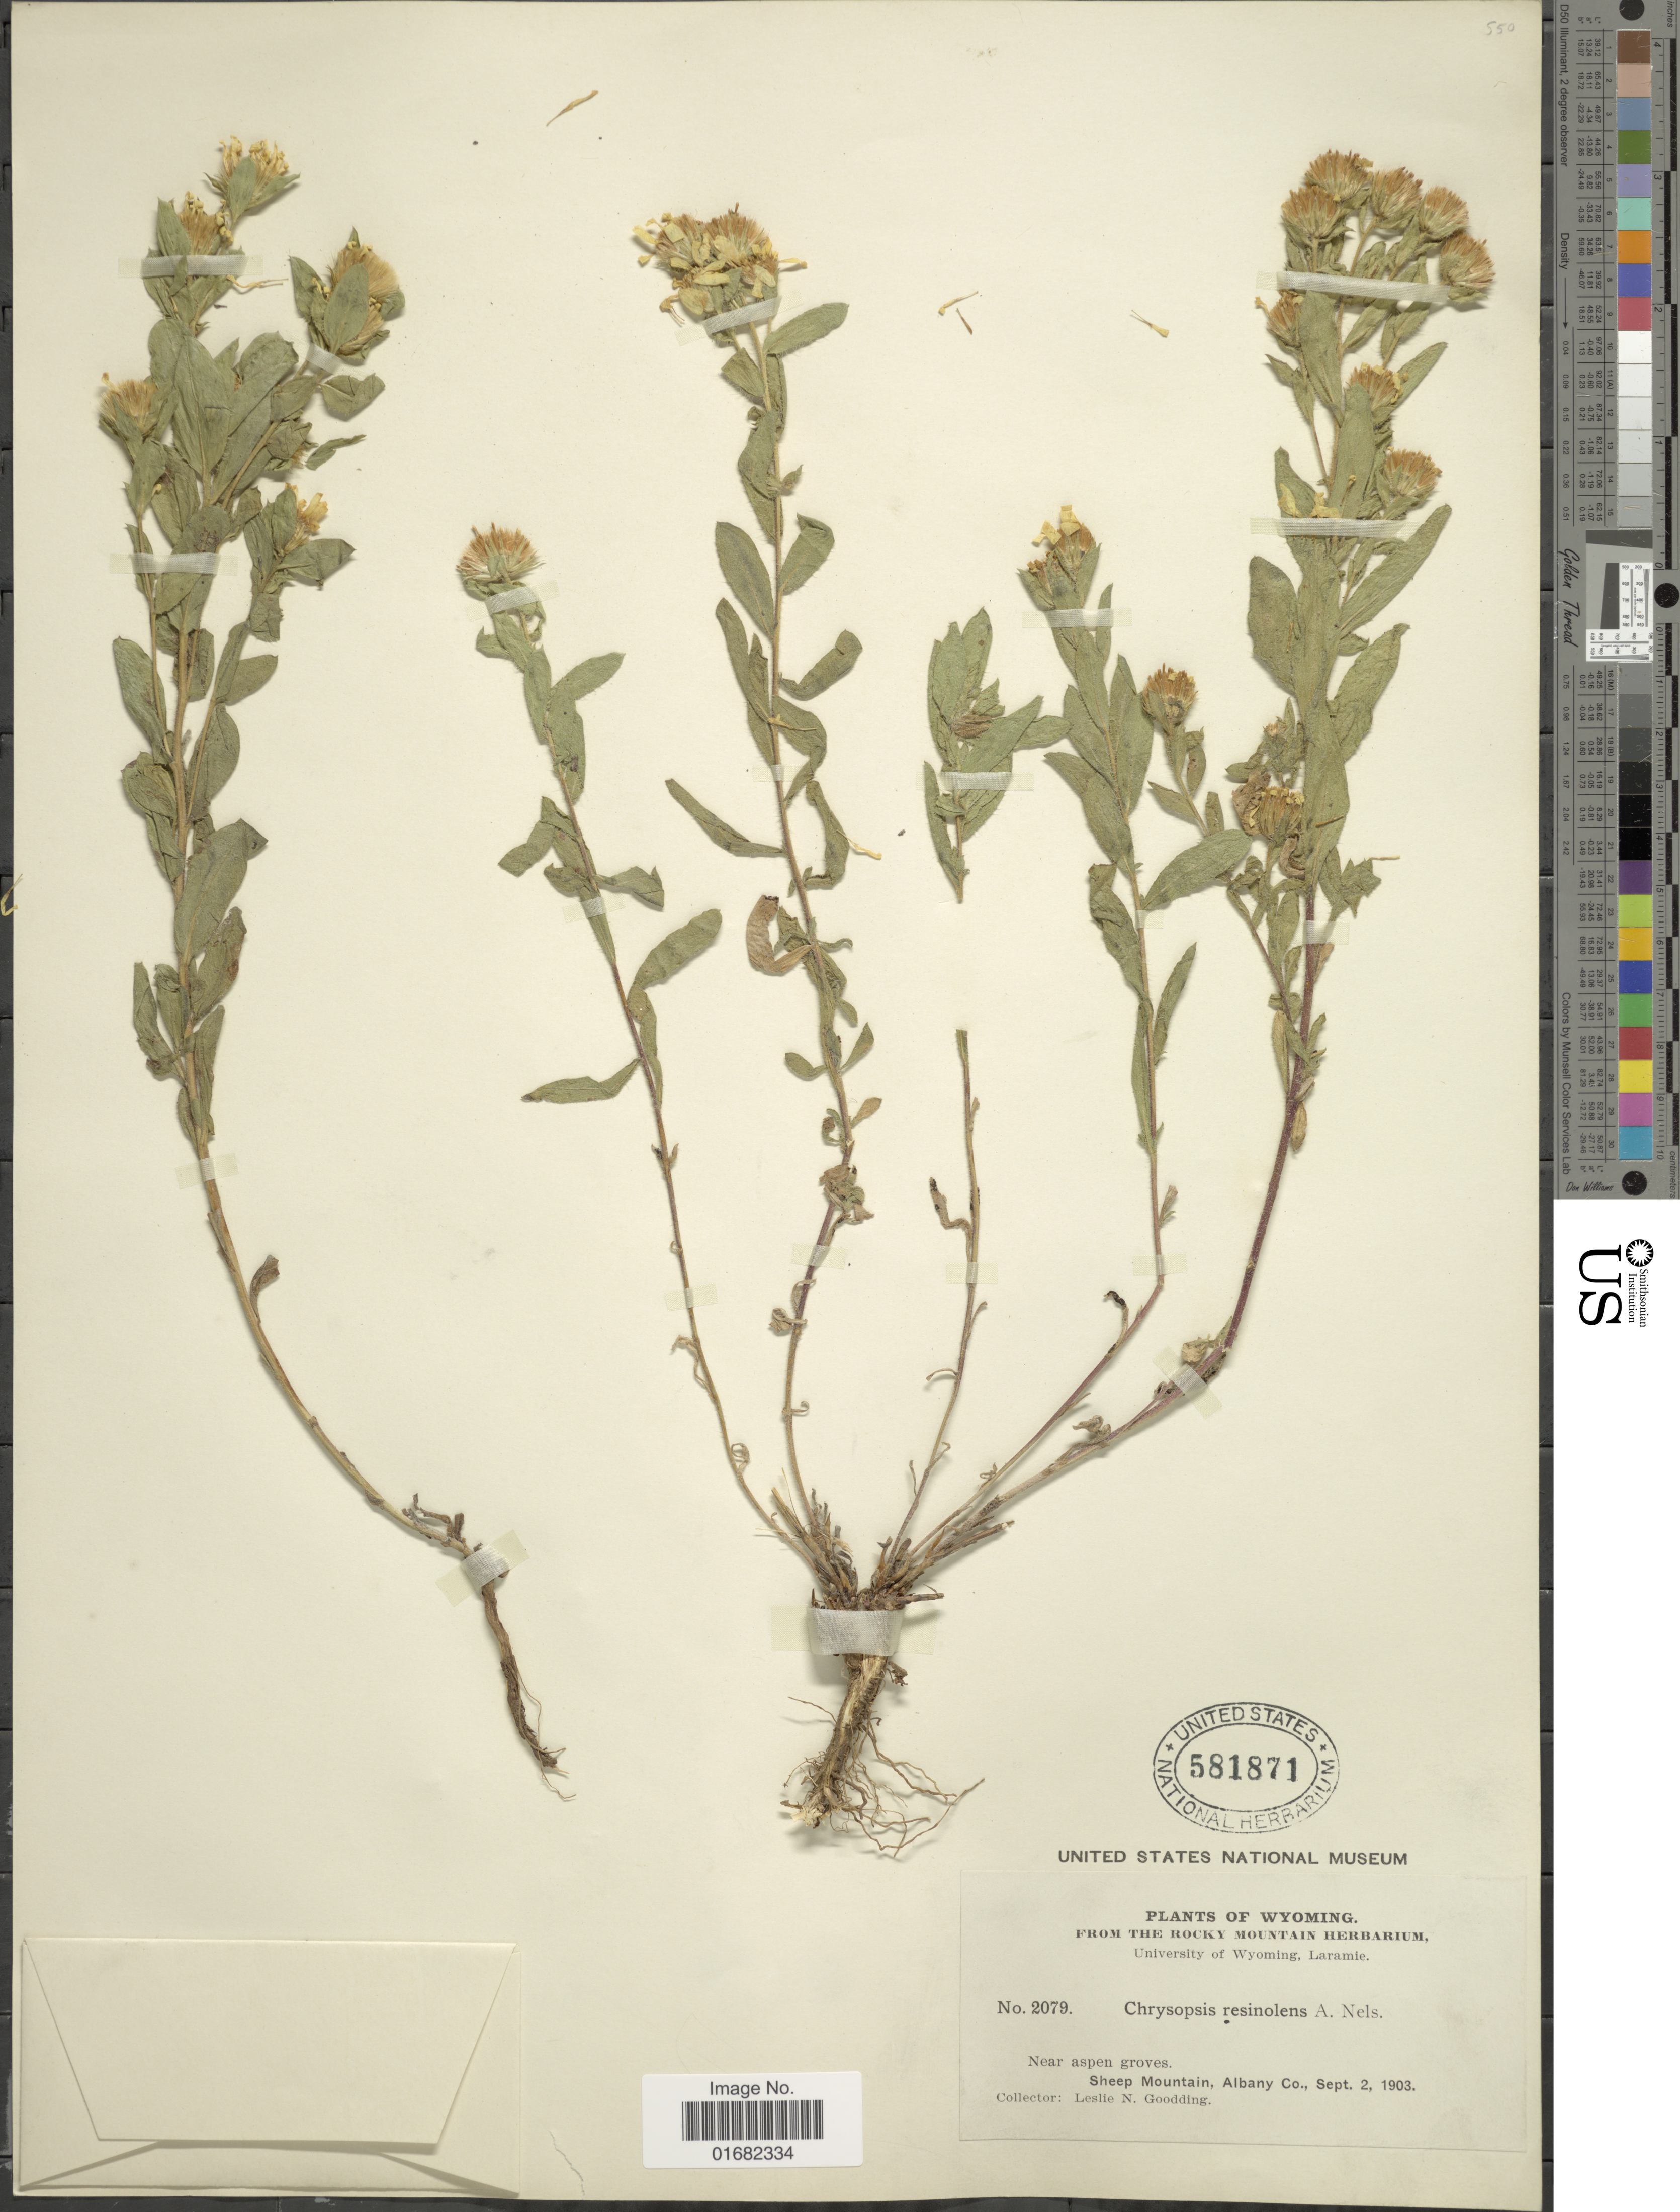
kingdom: Plantae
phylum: Tracheophyta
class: Magnoliopsida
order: Asterales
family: Asteraceae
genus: Heterotheca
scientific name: Heterotheca fulcrata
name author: (Greene) Shinners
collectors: L. N. Goodding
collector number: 2079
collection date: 1903-09-02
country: United States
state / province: Wyoming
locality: Sheep Mountain, Albany Co.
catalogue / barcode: US 581871